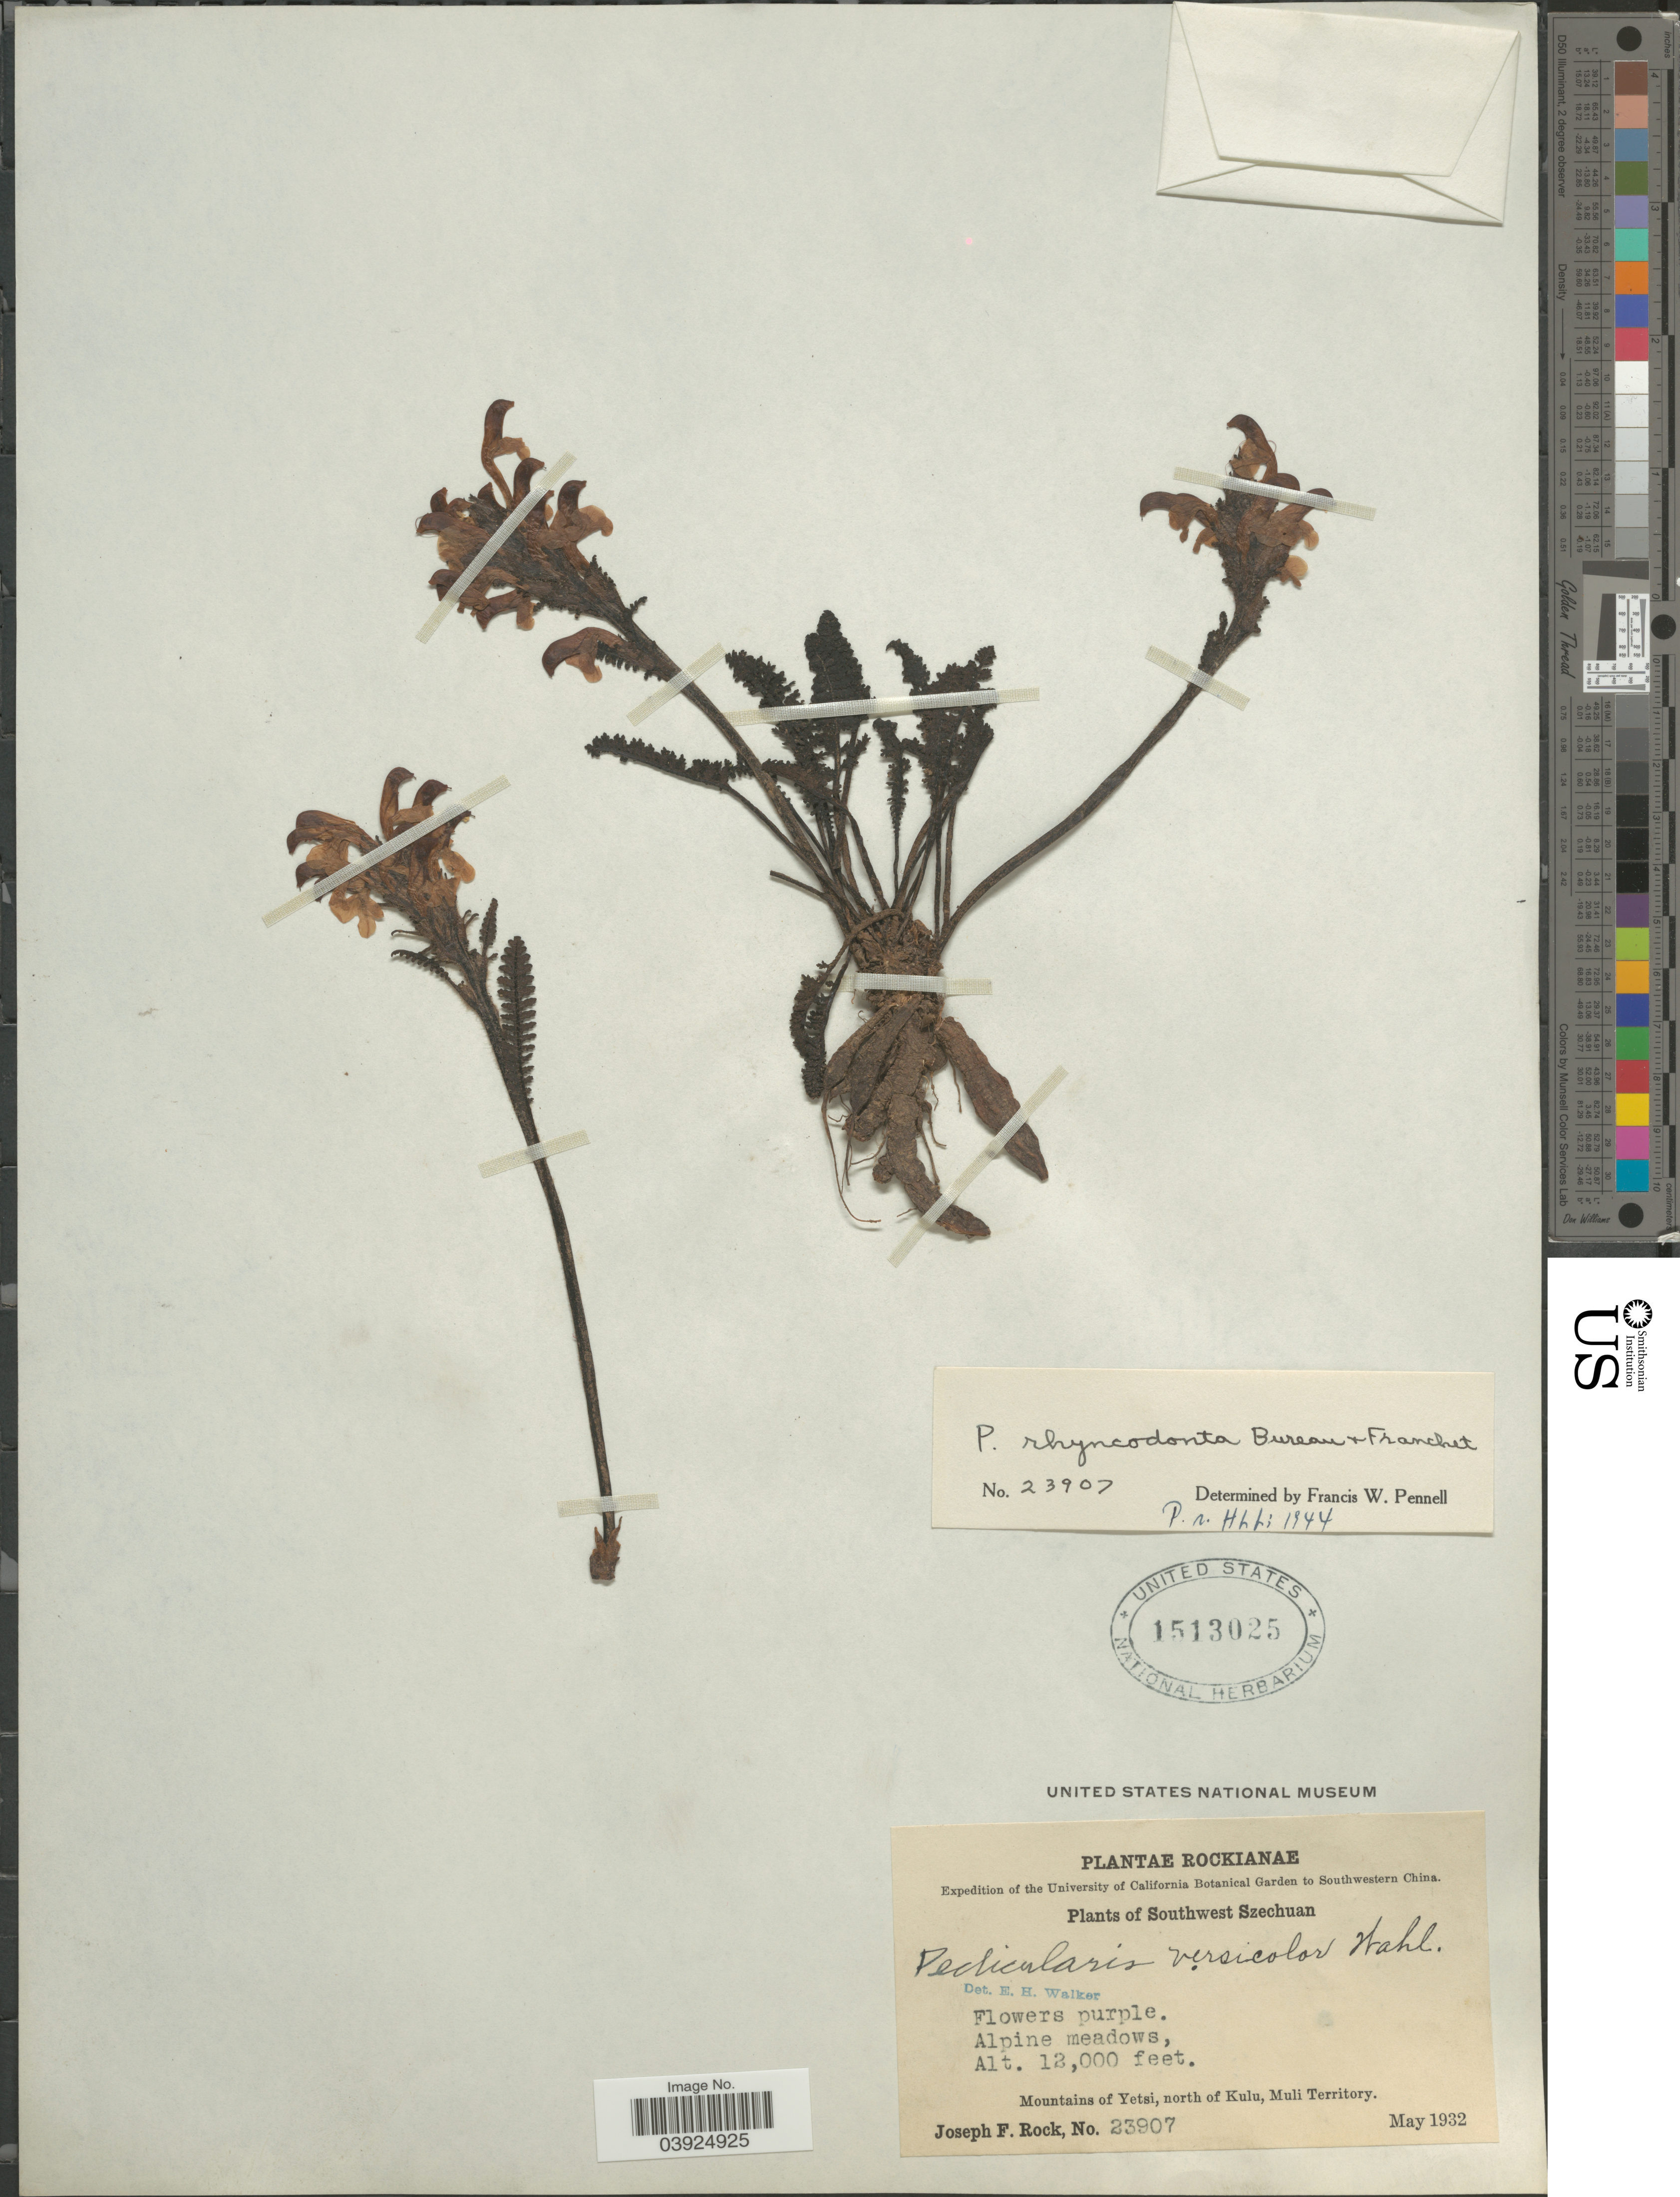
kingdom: Plantae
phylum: Tracheophyta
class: Magnoliopsida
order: Lamiales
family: Orobanchaceae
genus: Pedicularis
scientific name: Pedicularis rhynchodonta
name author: Bureau & Franch.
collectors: J. F. Rock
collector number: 23907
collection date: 1932-05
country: China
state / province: Sichuan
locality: Southwestern China. Southwest Szechuan. Mountains of Yetsi, north of Kulu, Muli Territory.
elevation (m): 3658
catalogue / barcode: US 1513025